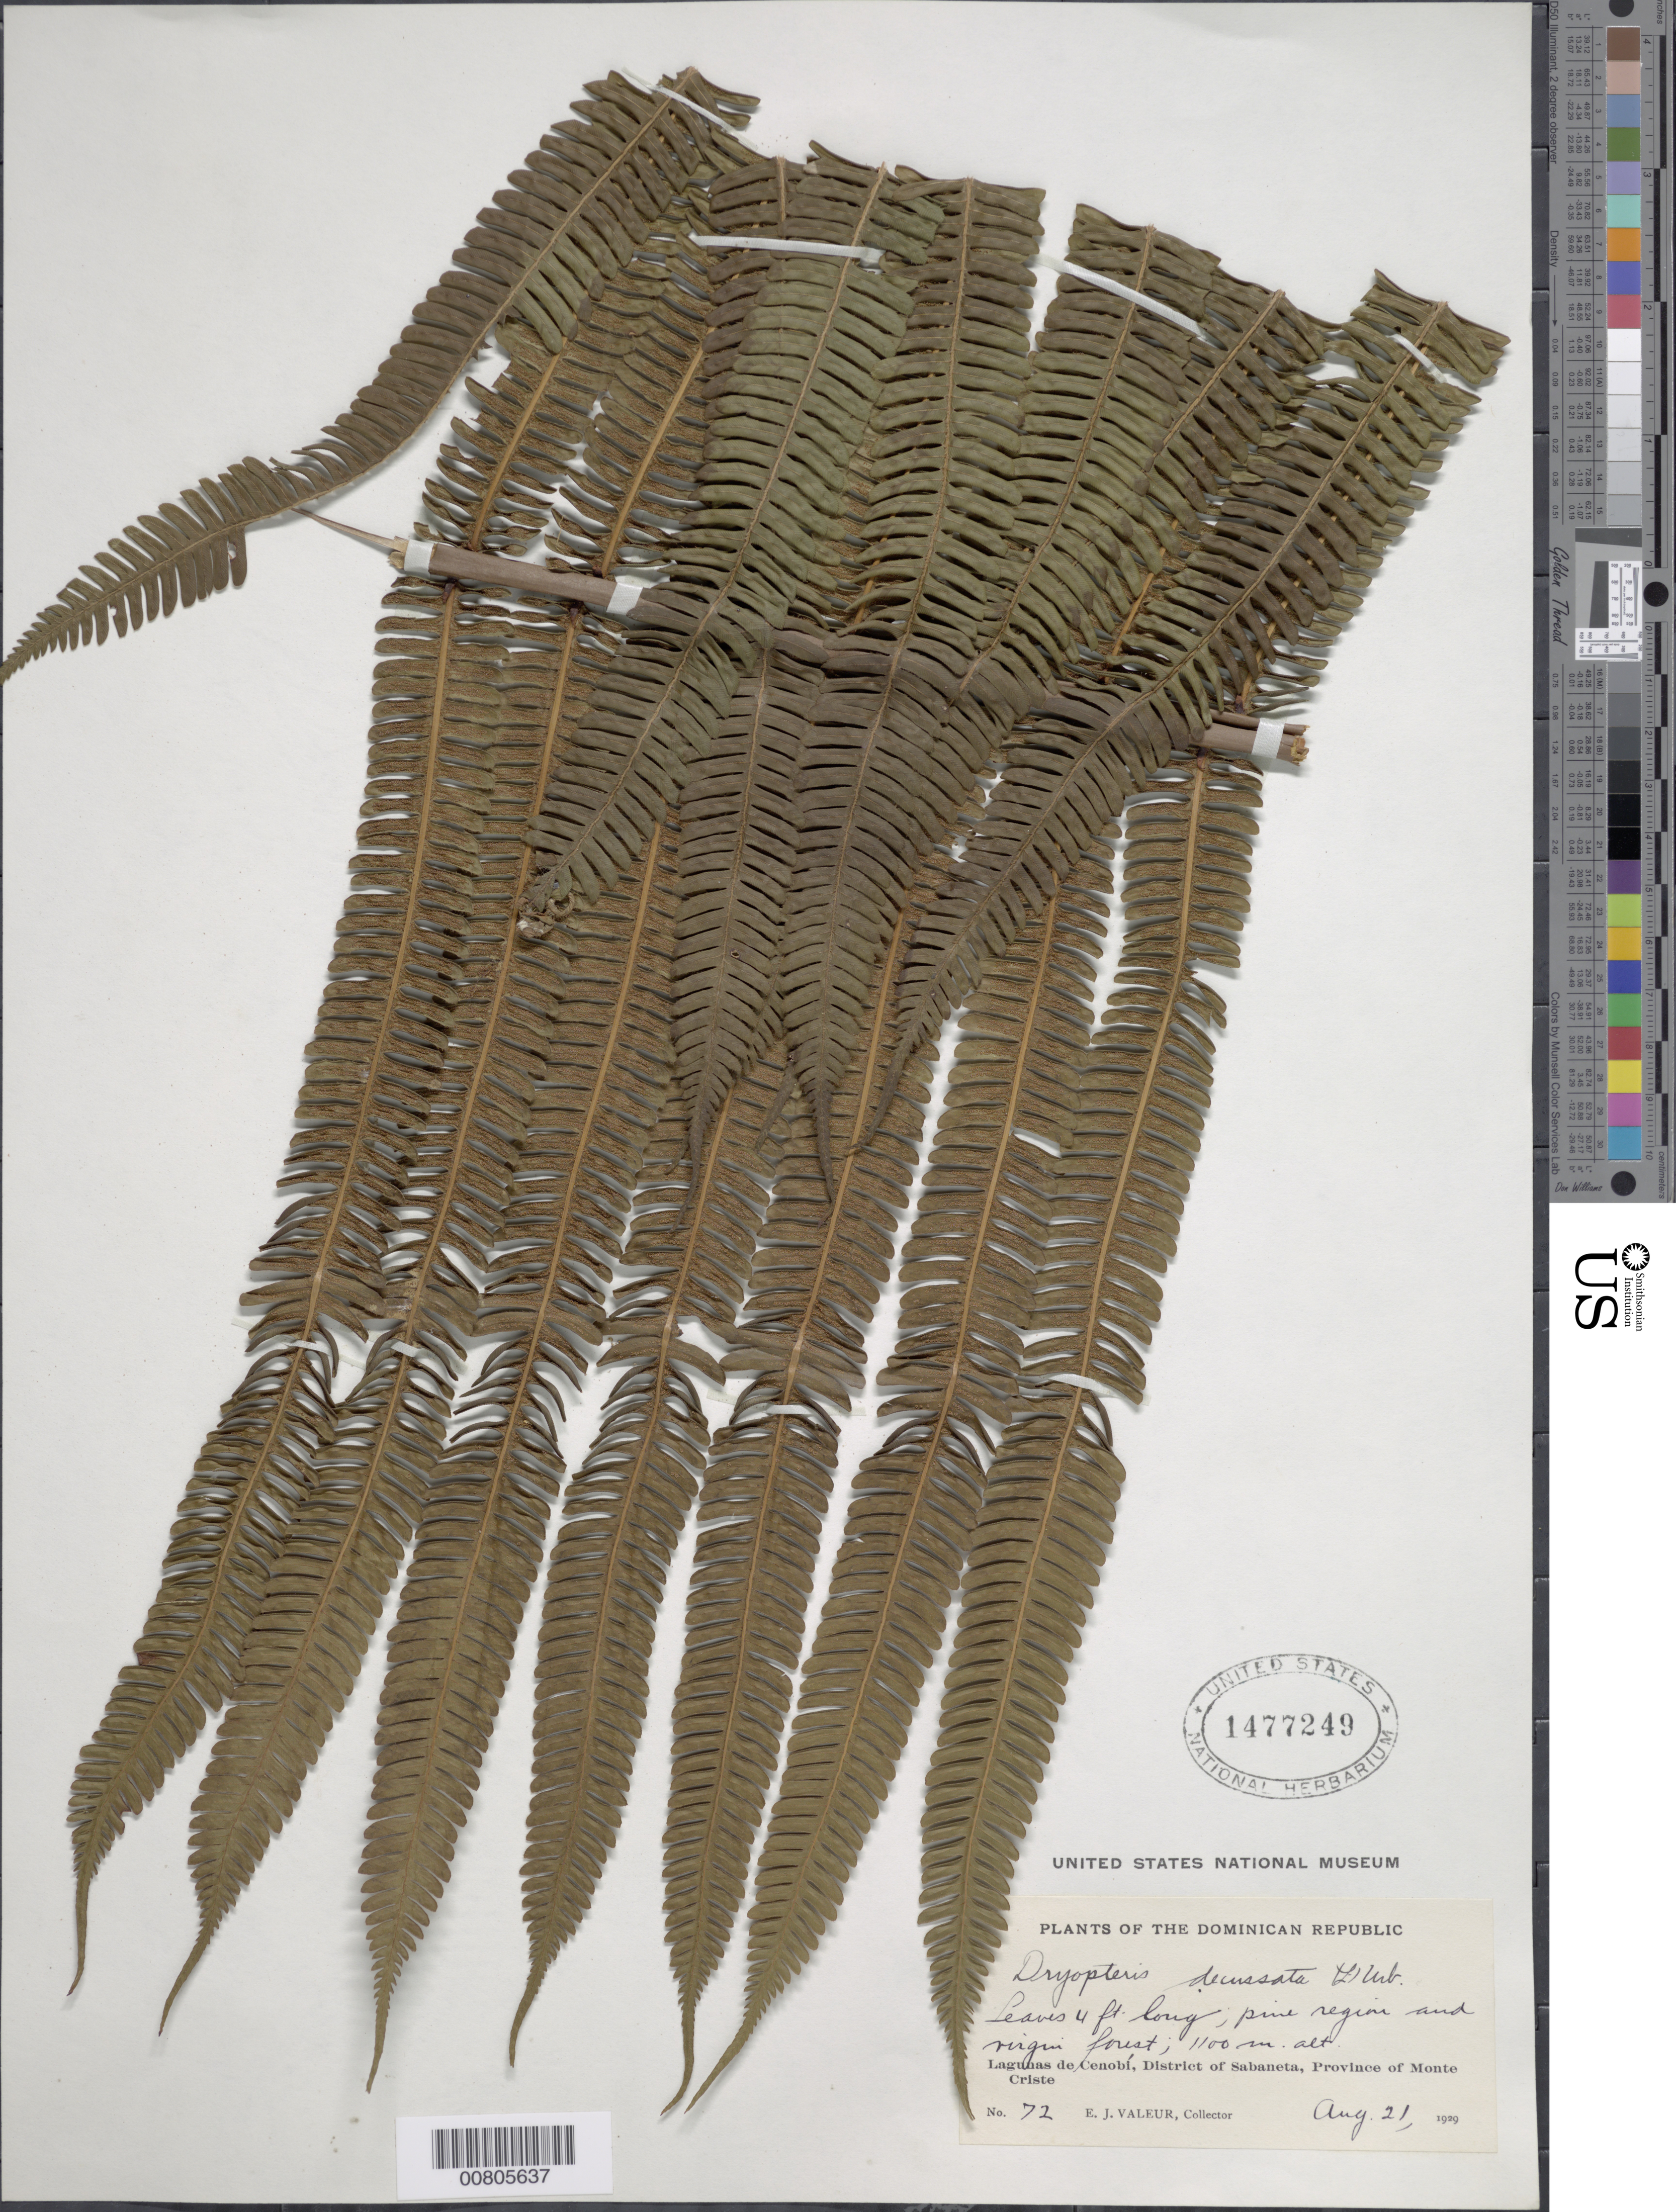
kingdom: Plantae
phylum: Tracheophyta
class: Polypodiopsida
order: Polypodiales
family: Thelypteridaceae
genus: Steiropteris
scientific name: Steiropteris decussata (L.) comb. nov., ined. 2015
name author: (L.)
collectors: E. Valeur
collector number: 72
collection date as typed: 22 Aug 1929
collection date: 1929-08-22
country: Dominican Republic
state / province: Monte Cristi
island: Hispaniola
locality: Distr. Sabaneta, Lagunas de Cenobí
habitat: Pine region and virgin forest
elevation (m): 1100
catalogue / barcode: US 1477249